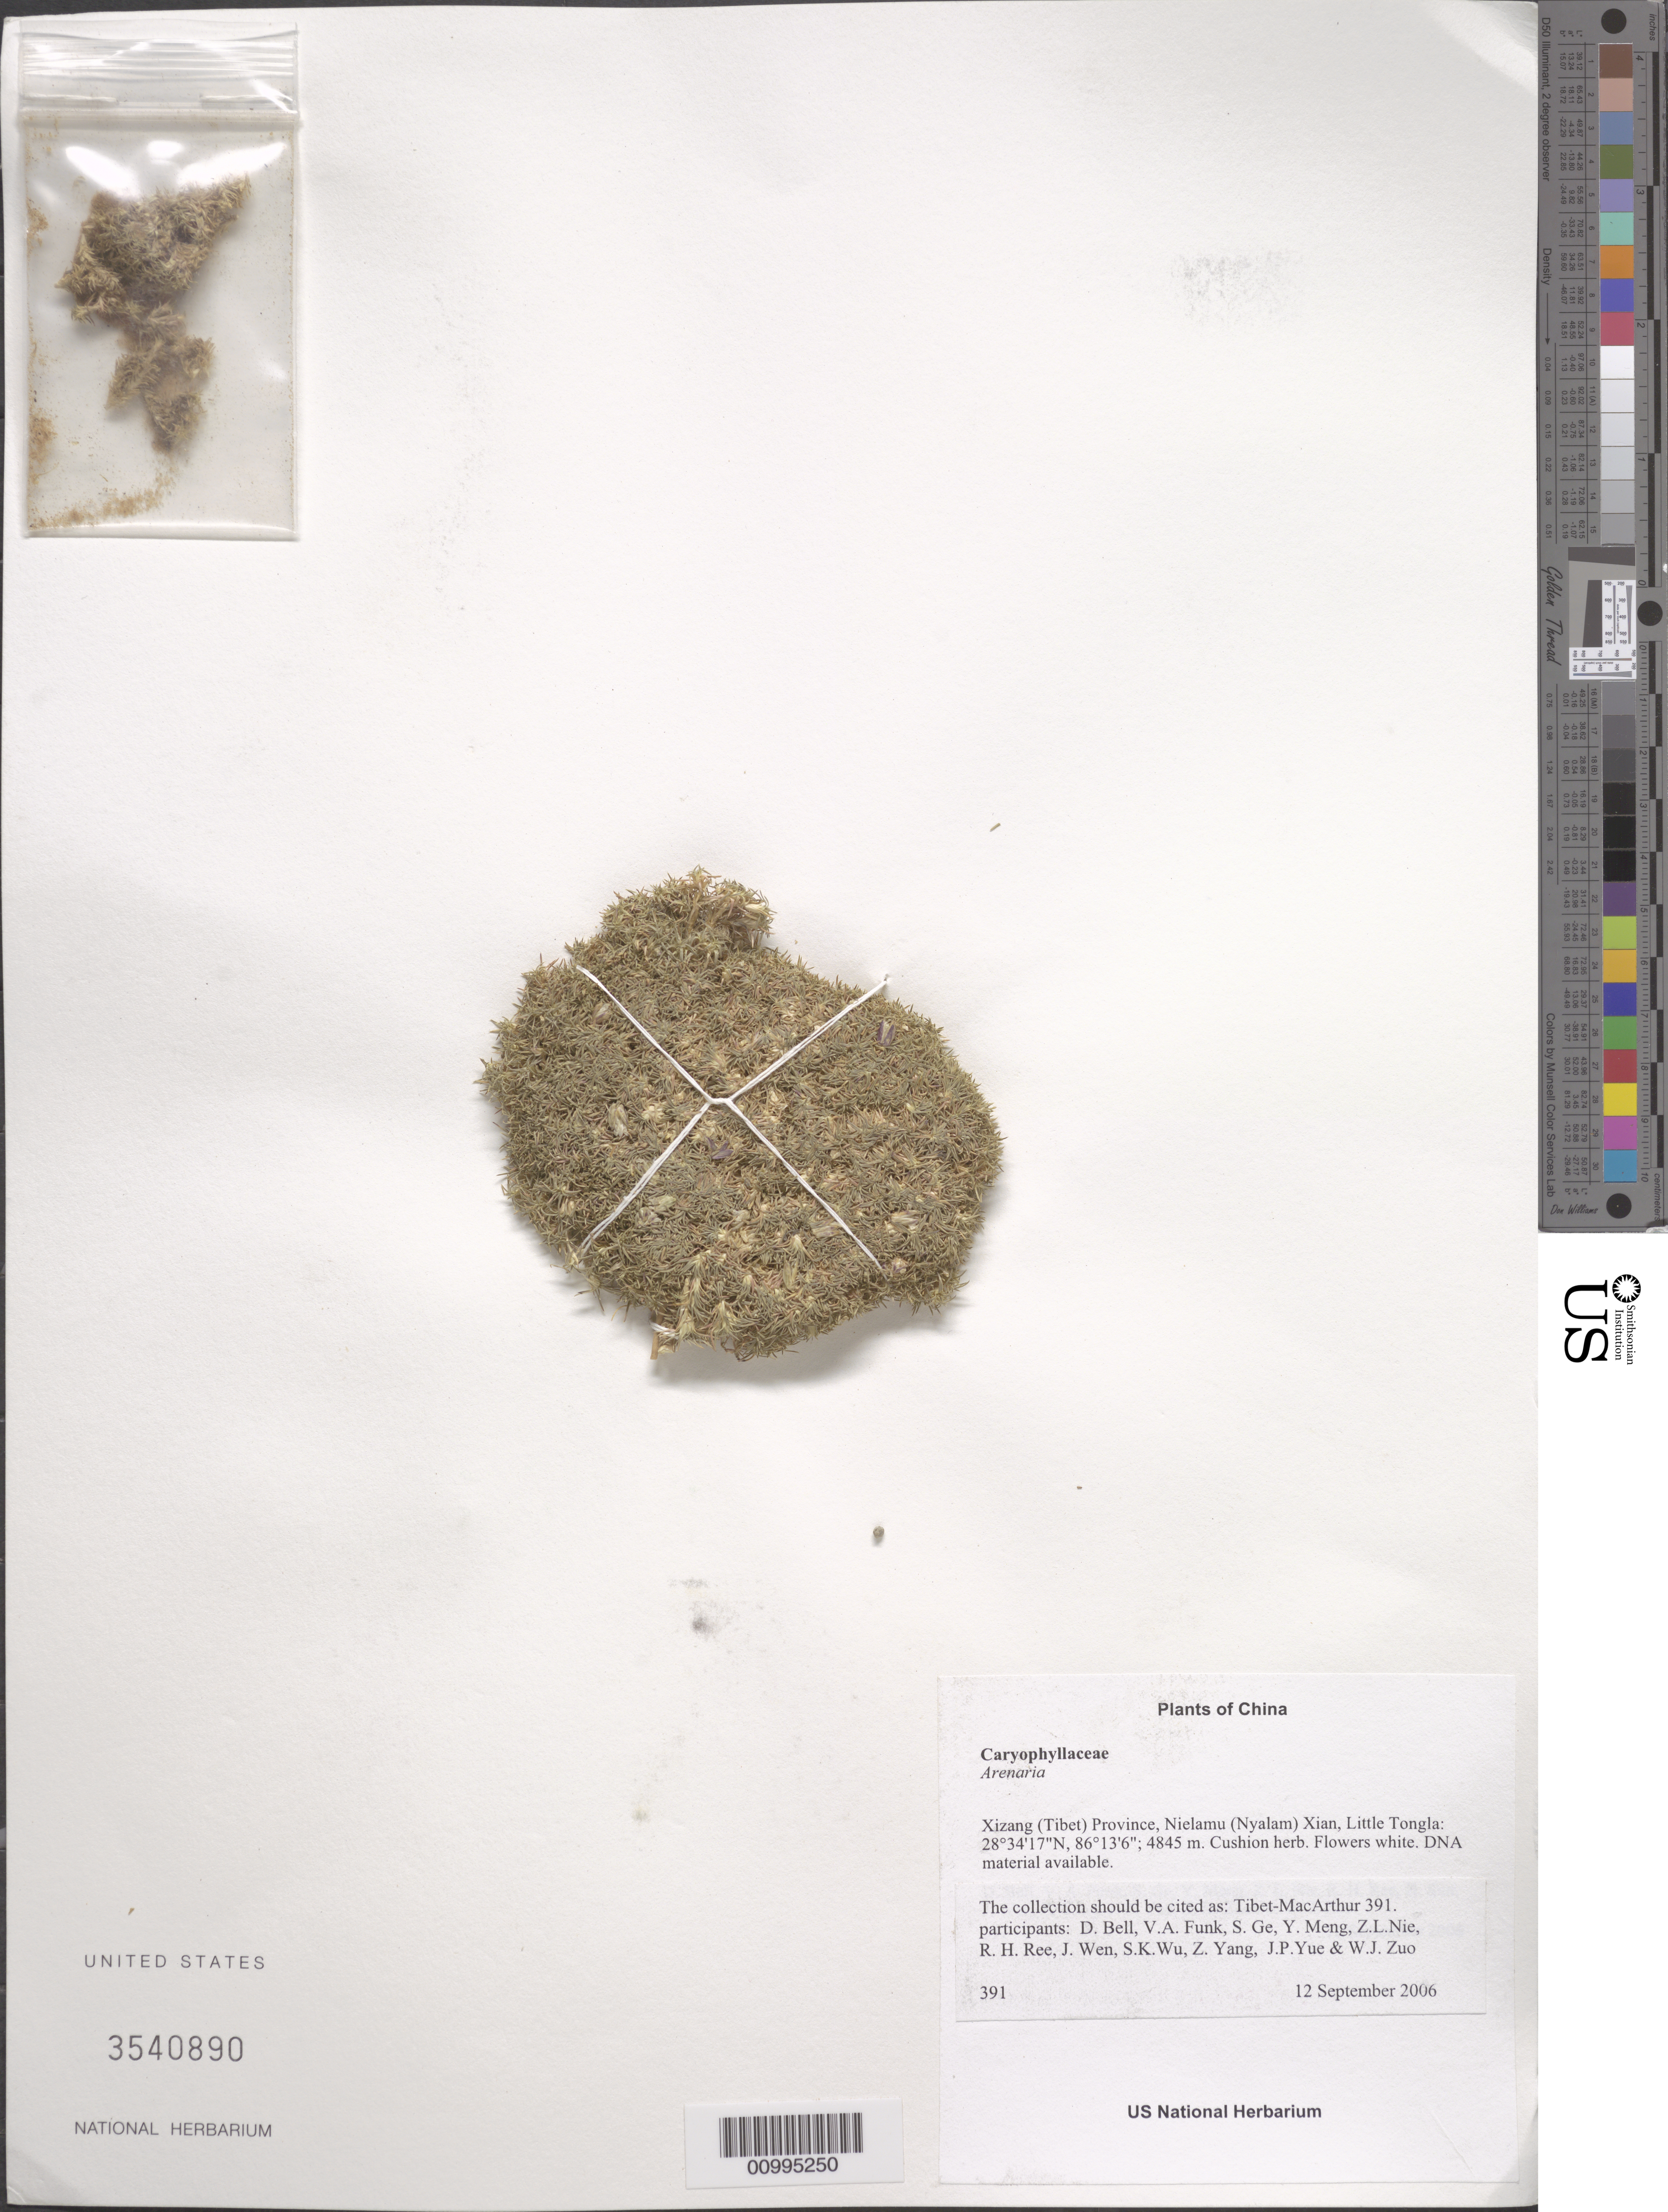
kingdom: Plantae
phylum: Tracheophyta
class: Magnoliopsida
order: Caryophyllales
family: Caryophyllaceae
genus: Arenaria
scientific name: Arenaria sp.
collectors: Tibet-MacArthur, D. A. Bell, V. Funk, S. Ge, Y. Meng, Z. Nie, R. Ree, H. Sun, J. Wen, Z. Yang, J. Yue, Z. Zhou & W. Zuo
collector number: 391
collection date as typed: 12 Sep 2006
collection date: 2006-09-12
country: China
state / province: Xizang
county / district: Nielamu (Nyalam) Xian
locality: Little Tongla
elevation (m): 4845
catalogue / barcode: US 3540890